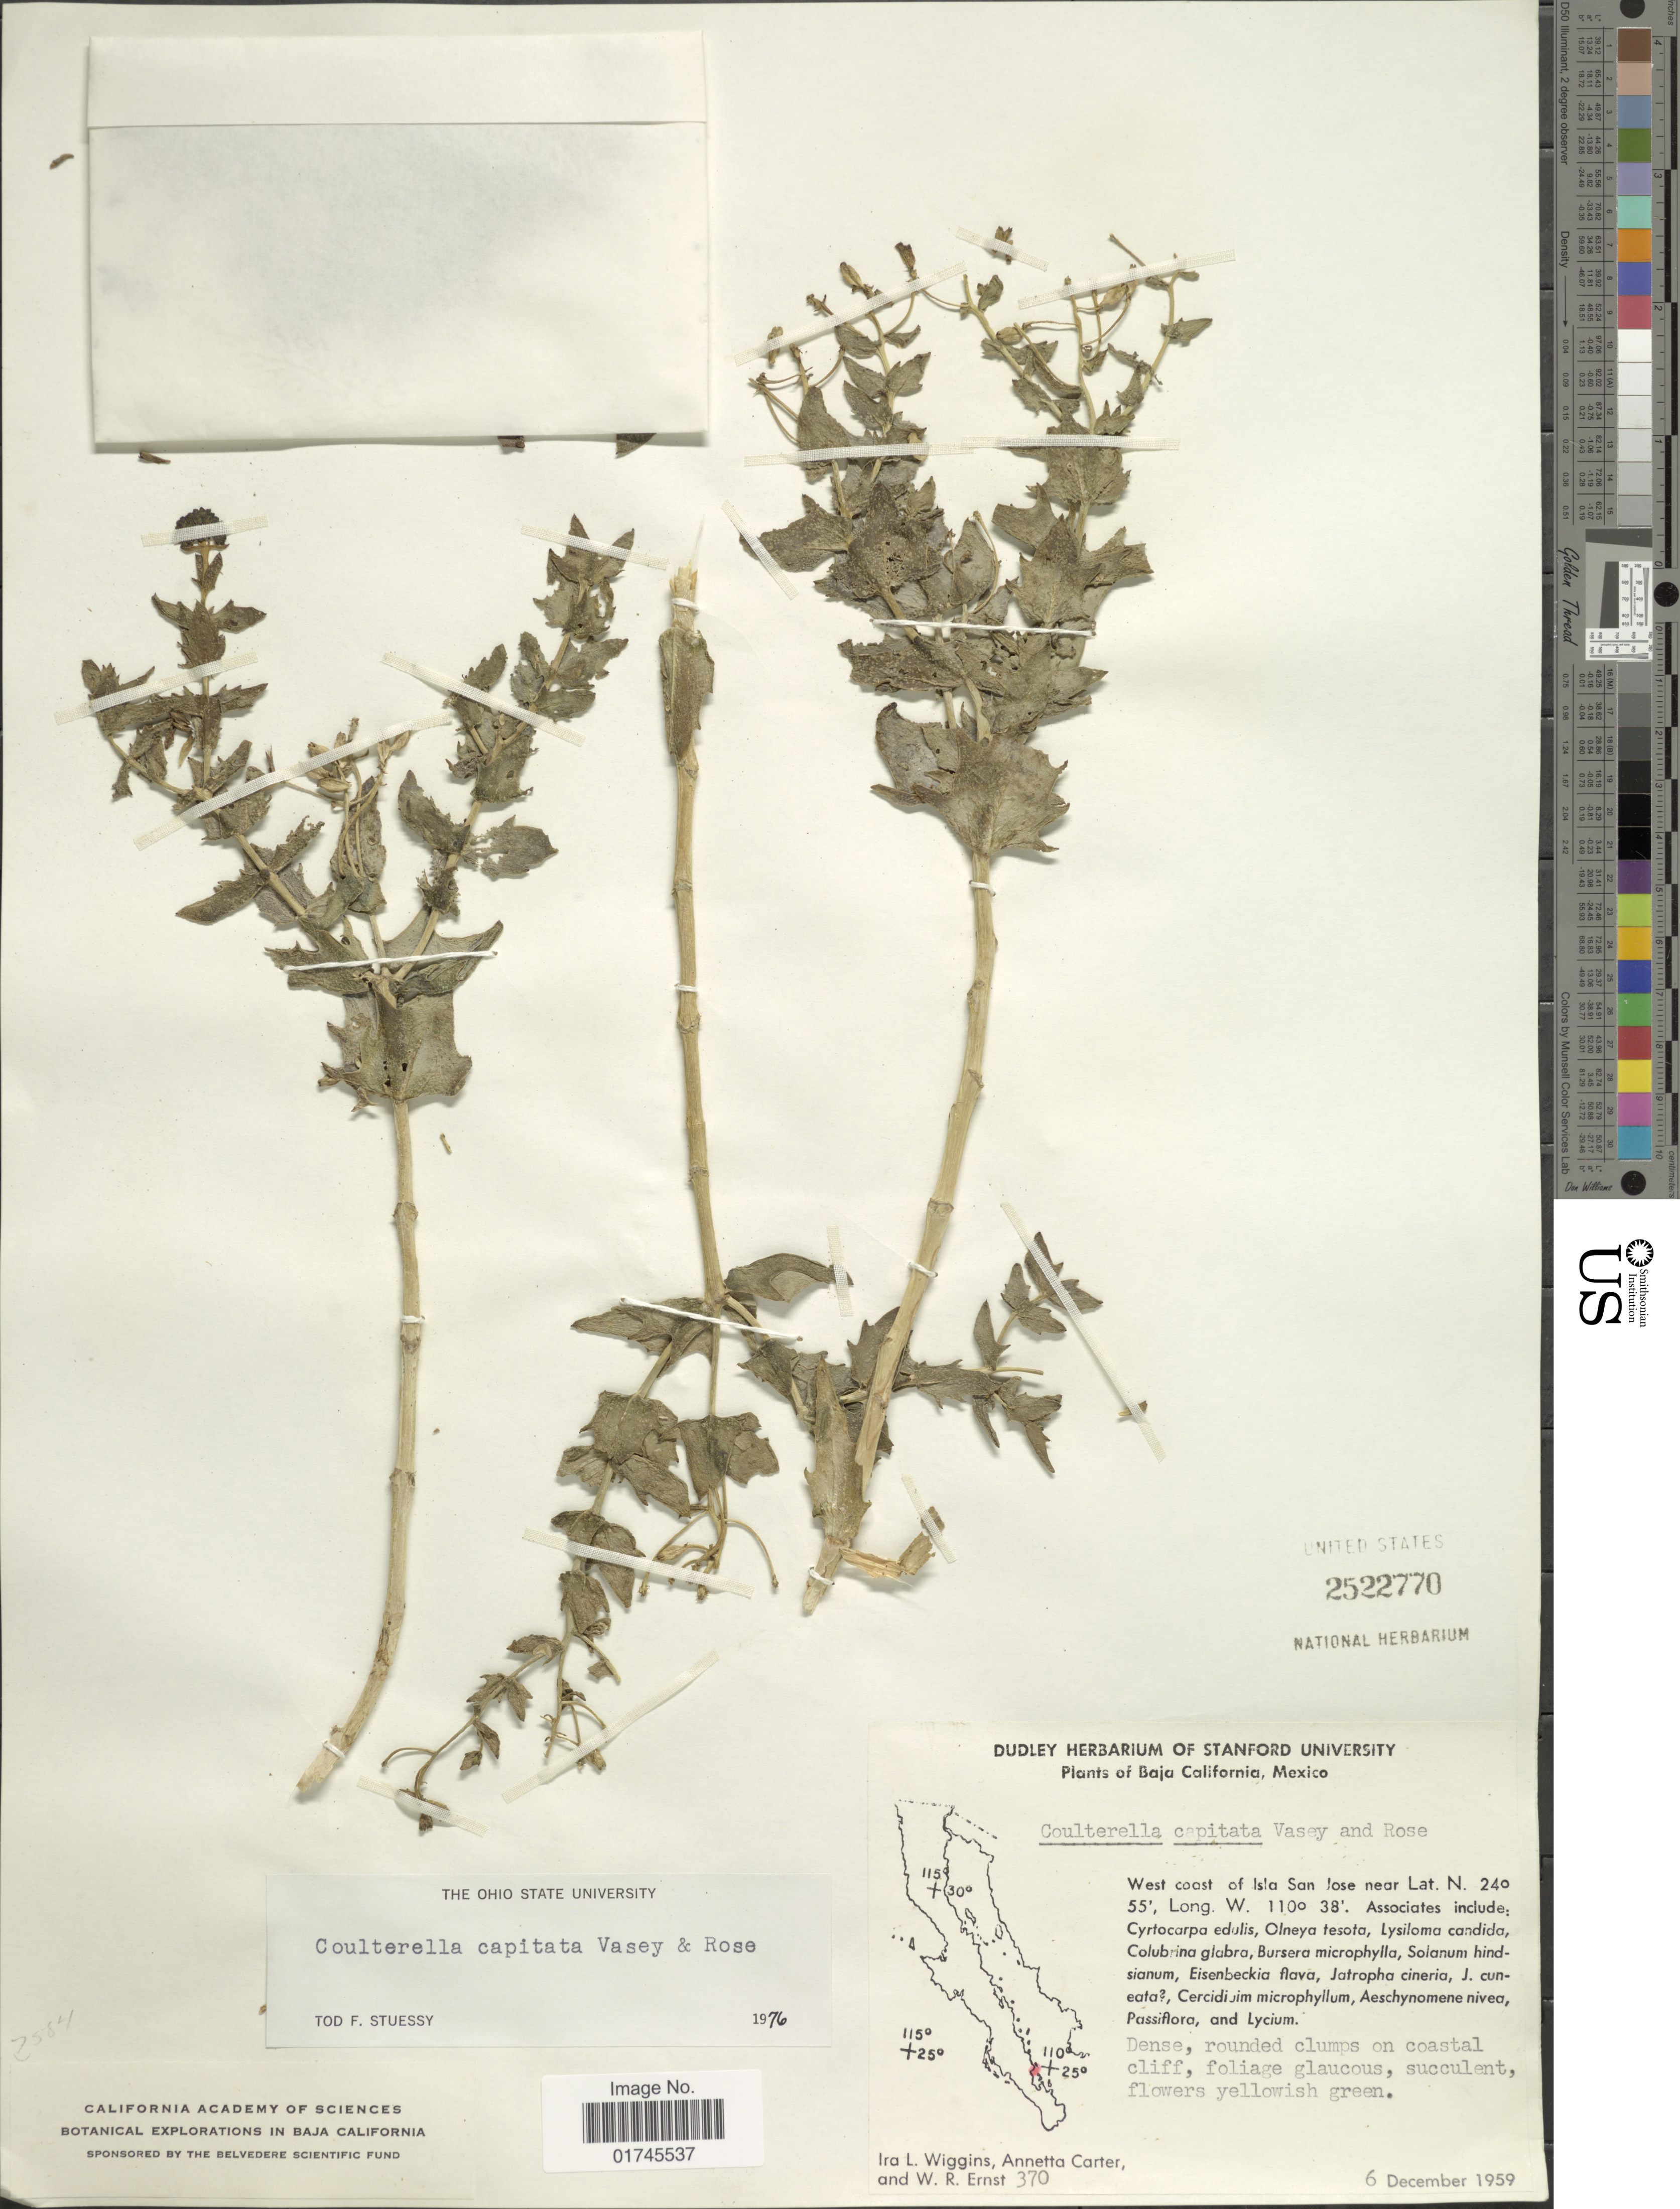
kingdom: Plantae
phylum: Tracheophyta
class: Magnoliopsida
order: Asterales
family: Asteraceae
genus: Coulterella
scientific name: Coulterella capitata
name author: Vasey & Rose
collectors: I. L. Wiggins, A. Carter & W. R. Ernst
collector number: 370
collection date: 1959-12-06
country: Mexico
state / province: Baja California Sur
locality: West coast of Isla San Jose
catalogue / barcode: US 2522770